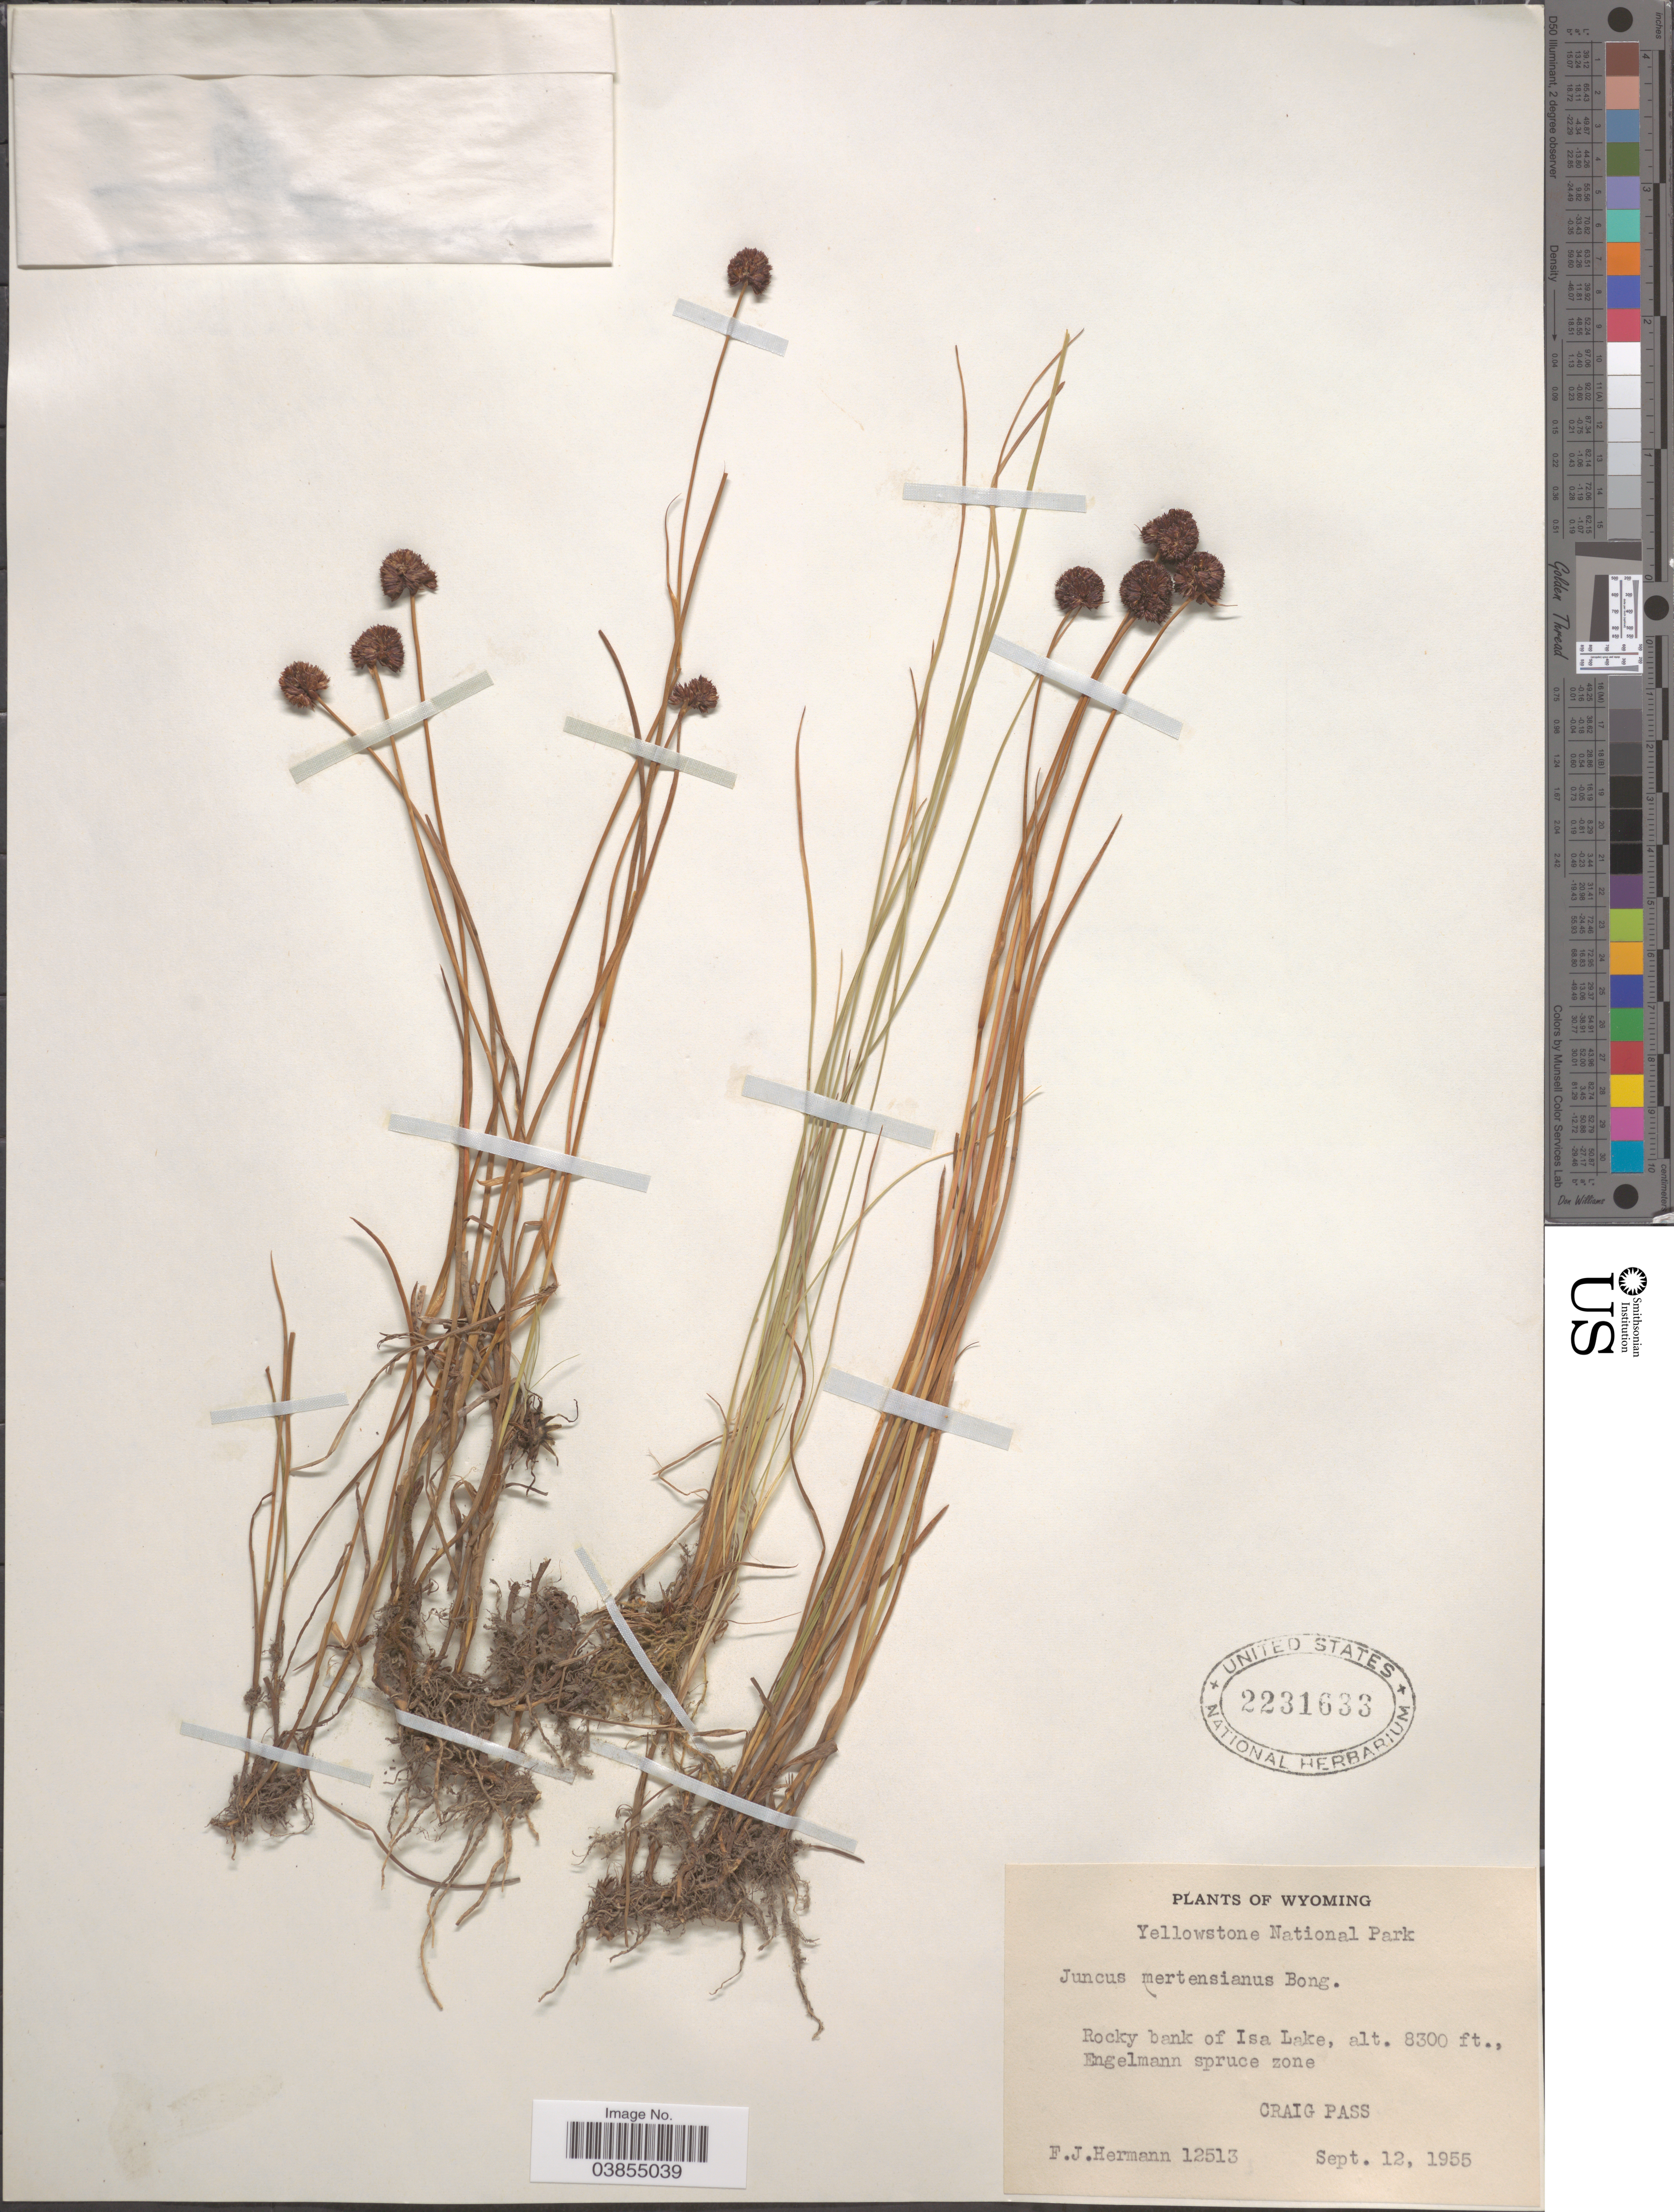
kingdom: Plantae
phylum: Tracheophyta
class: Liliopsida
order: Poales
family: Juncaceae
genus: Juncus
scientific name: Juncus mertensianus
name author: Bong.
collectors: F. J. Hermann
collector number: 12513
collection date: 1955-09-12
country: United States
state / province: Wyoming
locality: Yellowstone National Park. Rocky bank of Isa Lake, Engelmann spruce zone. Craig Pass.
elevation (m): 2530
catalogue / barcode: US 2231633